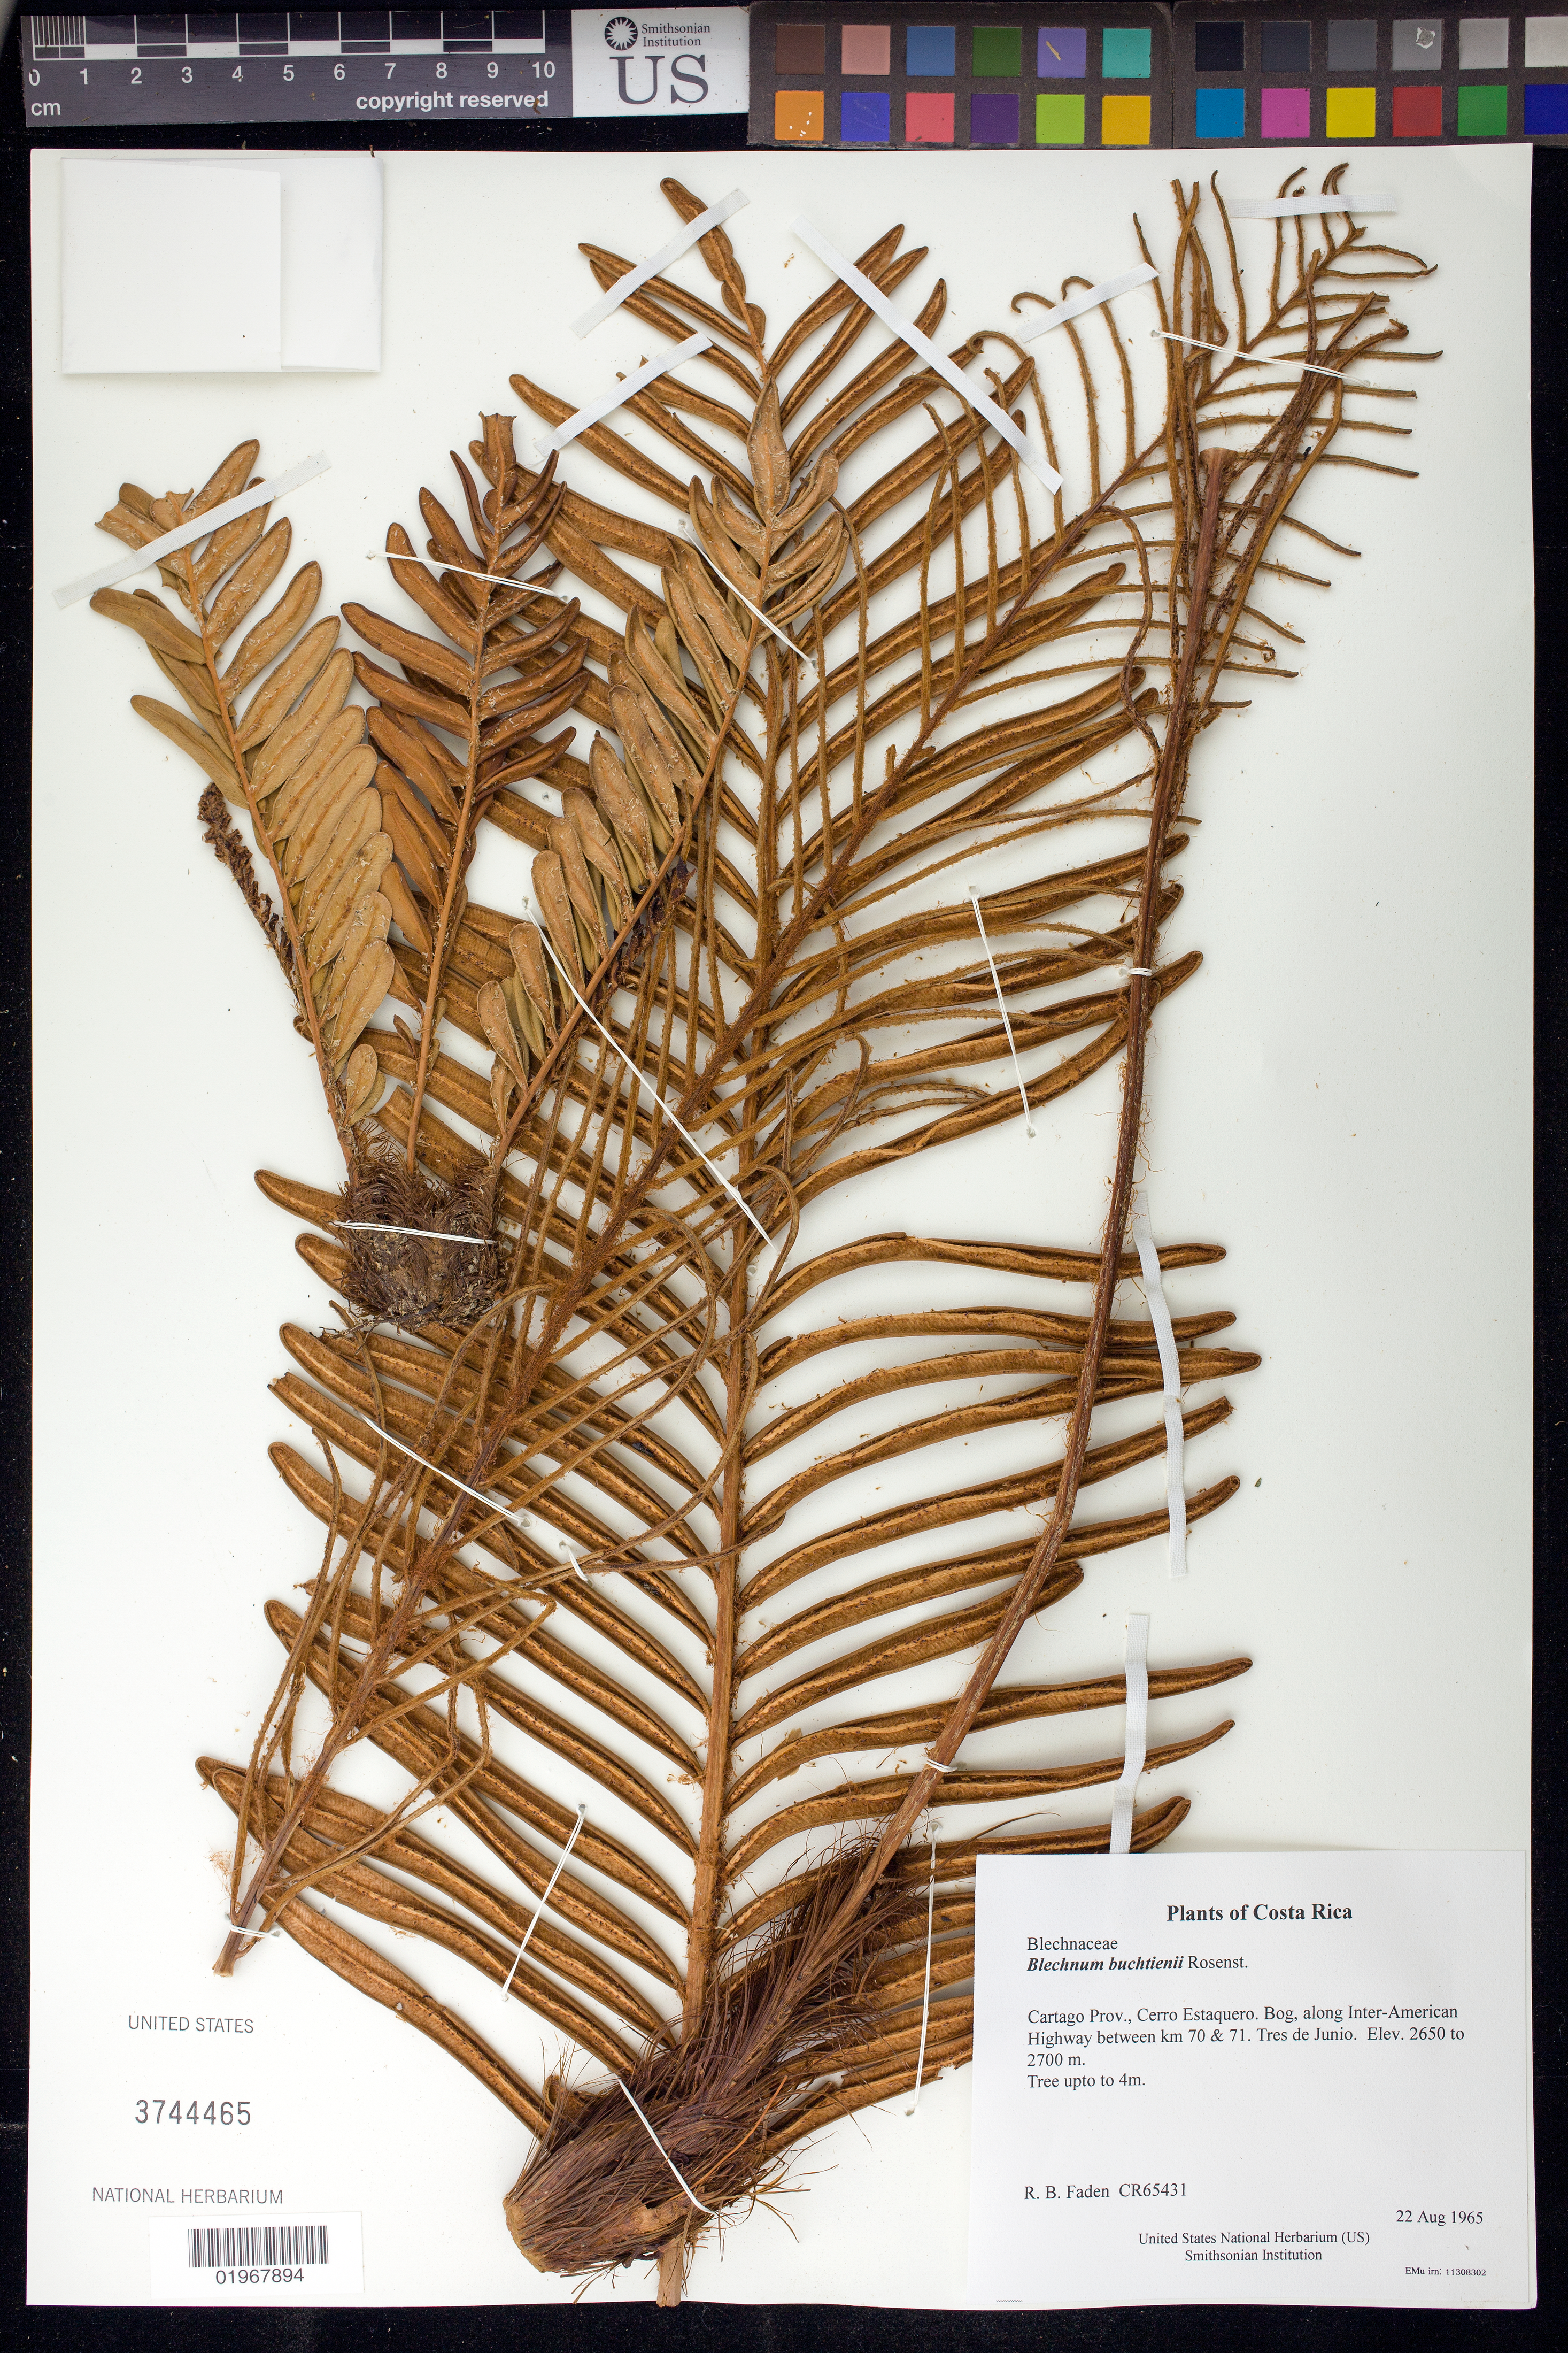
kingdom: Plantae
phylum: Tracheophyta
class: Polypodiopsida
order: Polypodiales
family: Blechnaceae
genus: Blechnum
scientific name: Blechnum buchtienii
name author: Rosenst.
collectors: R. B. Faden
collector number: CR65431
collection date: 1965-08-22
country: Costa Rica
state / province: Cartago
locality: Cerro Estaquero. Bog, along Inter-American Highway between km 70 & 71. Tres de Junio.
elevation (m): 2650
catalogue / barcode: US 3744465